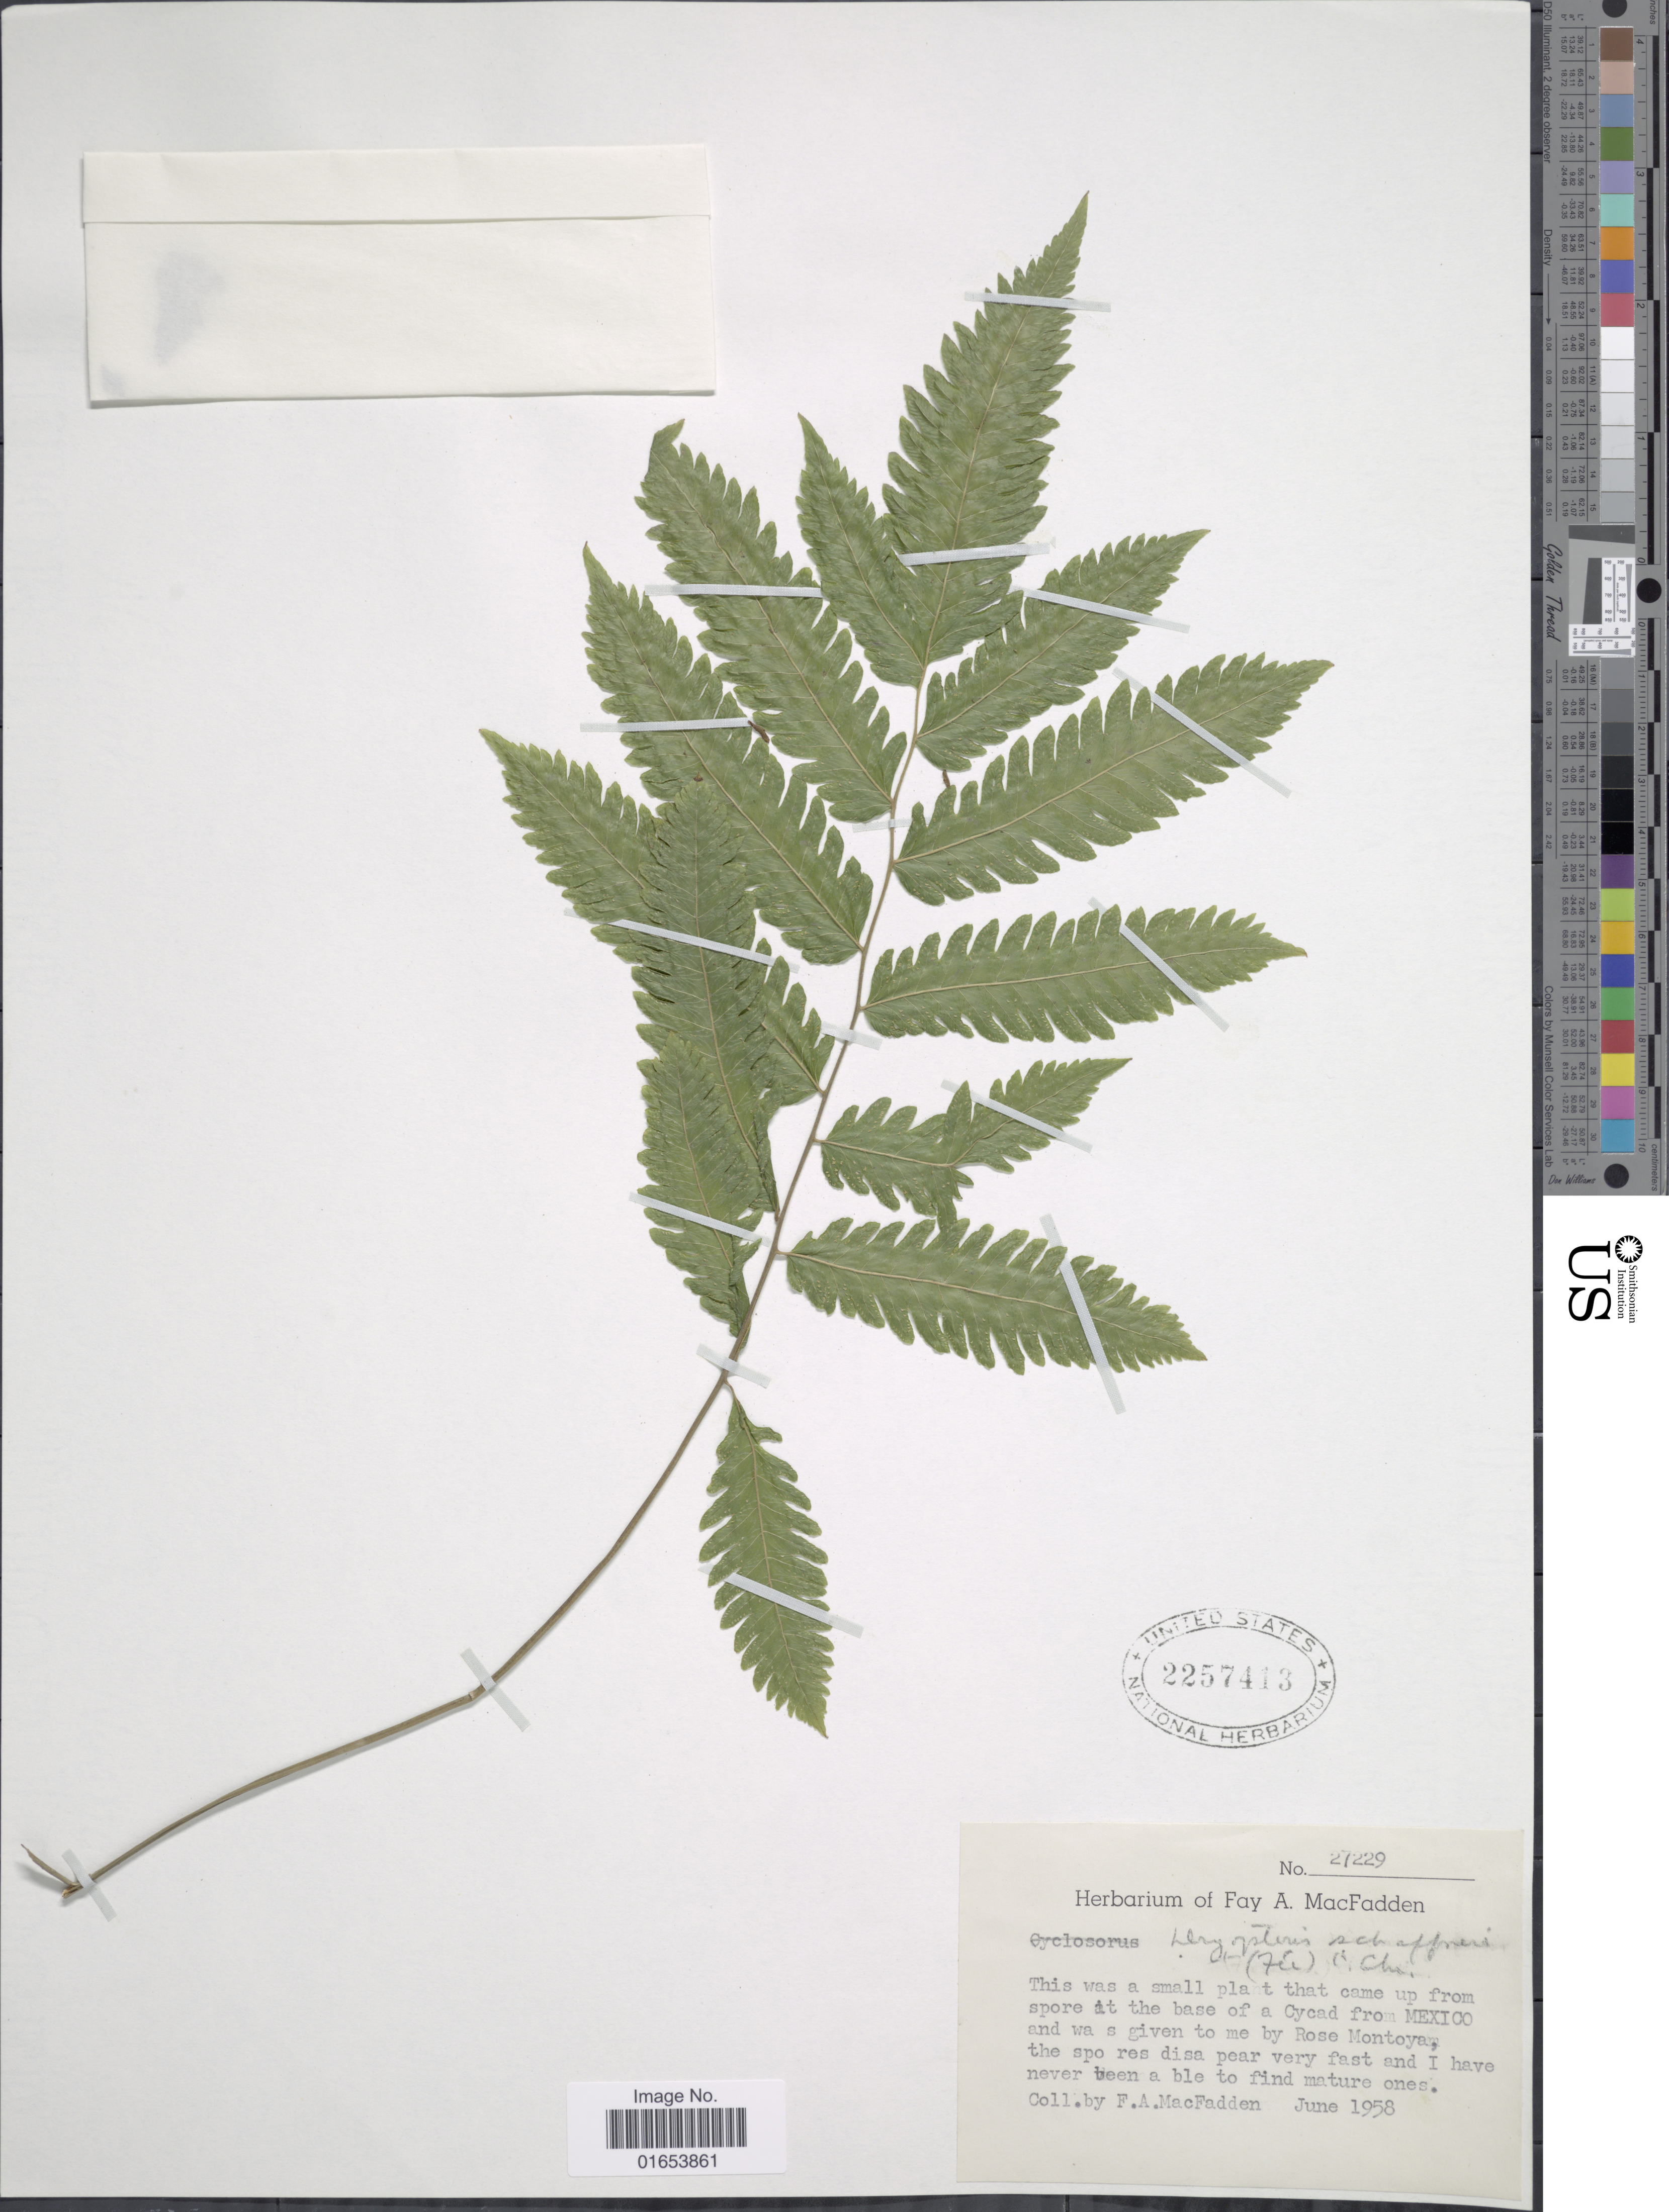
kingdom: Plantae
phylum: Tracheophyta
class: Polypodiopsida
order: Polypodiales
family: Thelypteridaceae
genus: Goniopteris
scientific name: Goniopteris schaffneri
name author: (Fée) Salino & T.E. Almeida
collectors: F. MacFadden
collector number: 27229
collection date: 1958-06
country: Mexico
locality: Spore at the base of Cyad from Mexico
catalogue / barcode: US 2257413